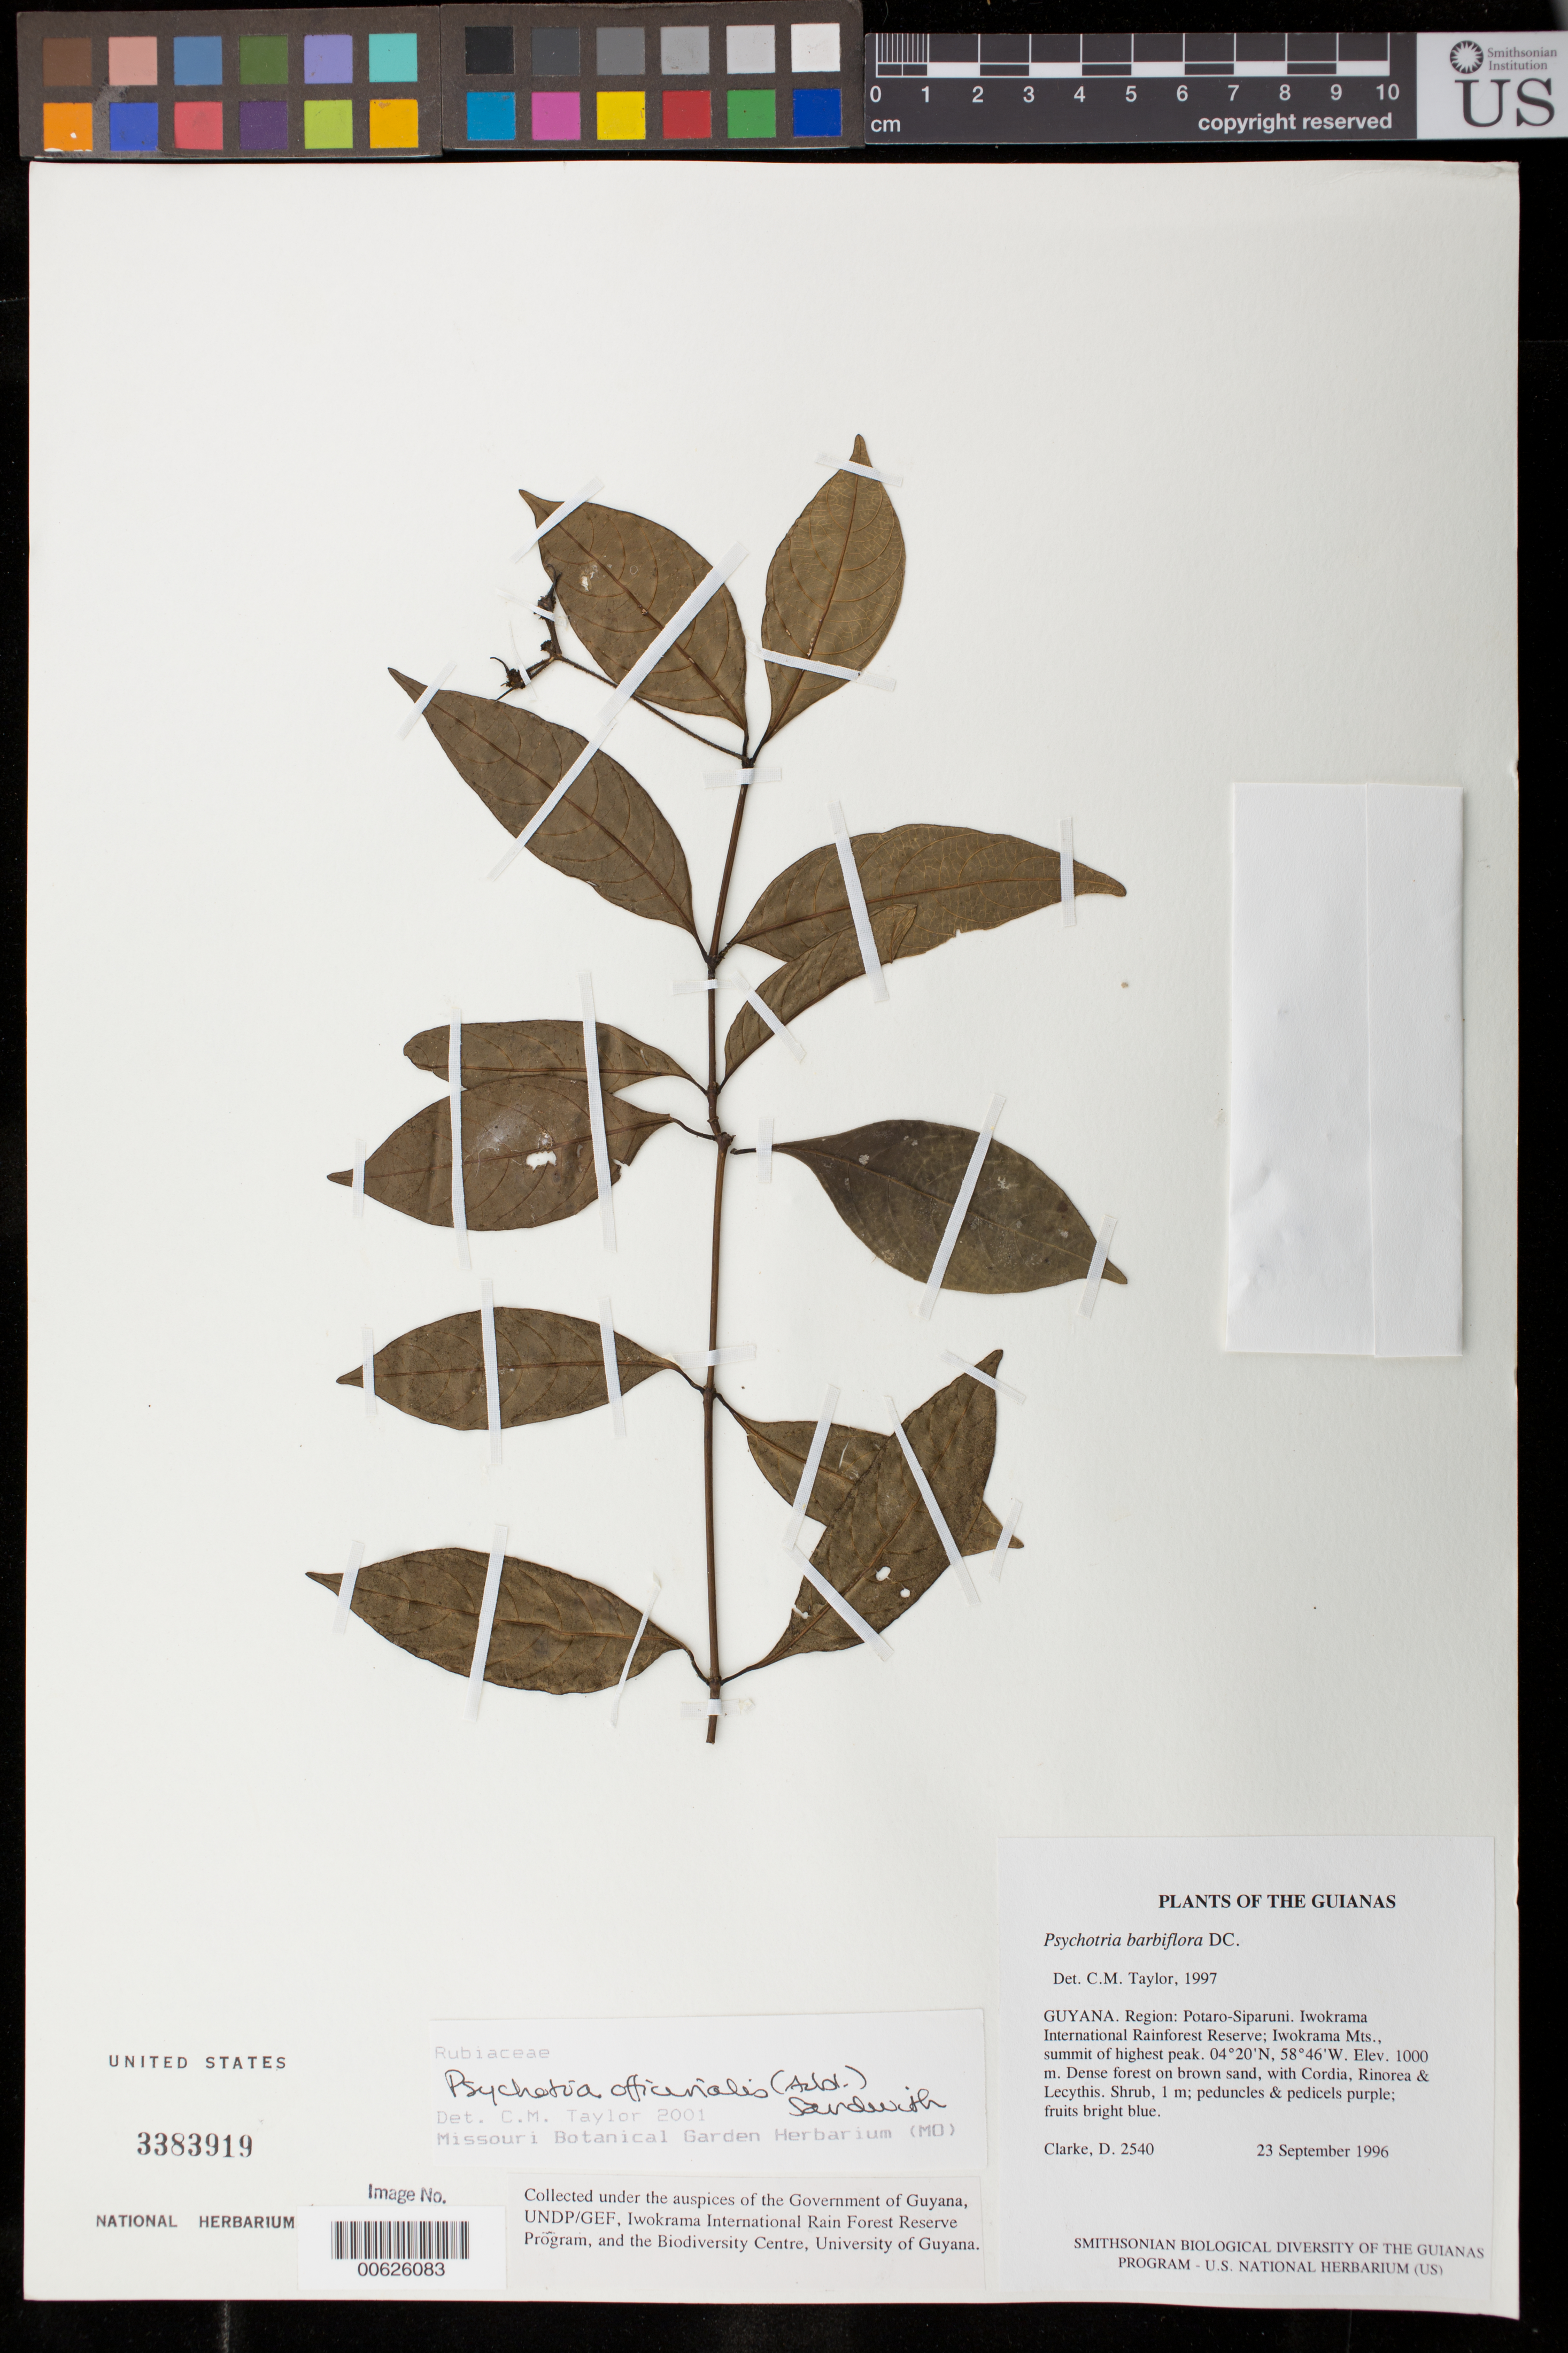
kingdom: Plantae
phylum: Tracheophyta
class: Magnoliopsida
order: Gentianales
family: Rubiaceae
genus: Palicourea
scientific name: Palicourea tenerior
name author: (Cham.) Delprete & J.H. Kirkbr.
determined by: Kirkbride, J. H., Jr.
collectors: H. D. Clarke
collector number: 2540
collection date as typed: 23 September 1996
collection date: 1996-09-23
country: Guyana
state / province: Potaro-Siparuni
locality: Iwokrama International Rainforest Reserve; Iwokrama Mts., summit of highest peak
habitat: Dense forest on brown sand, with Cordia, Rinorea & Lecythis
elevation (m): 1000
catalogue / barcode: US 3383919